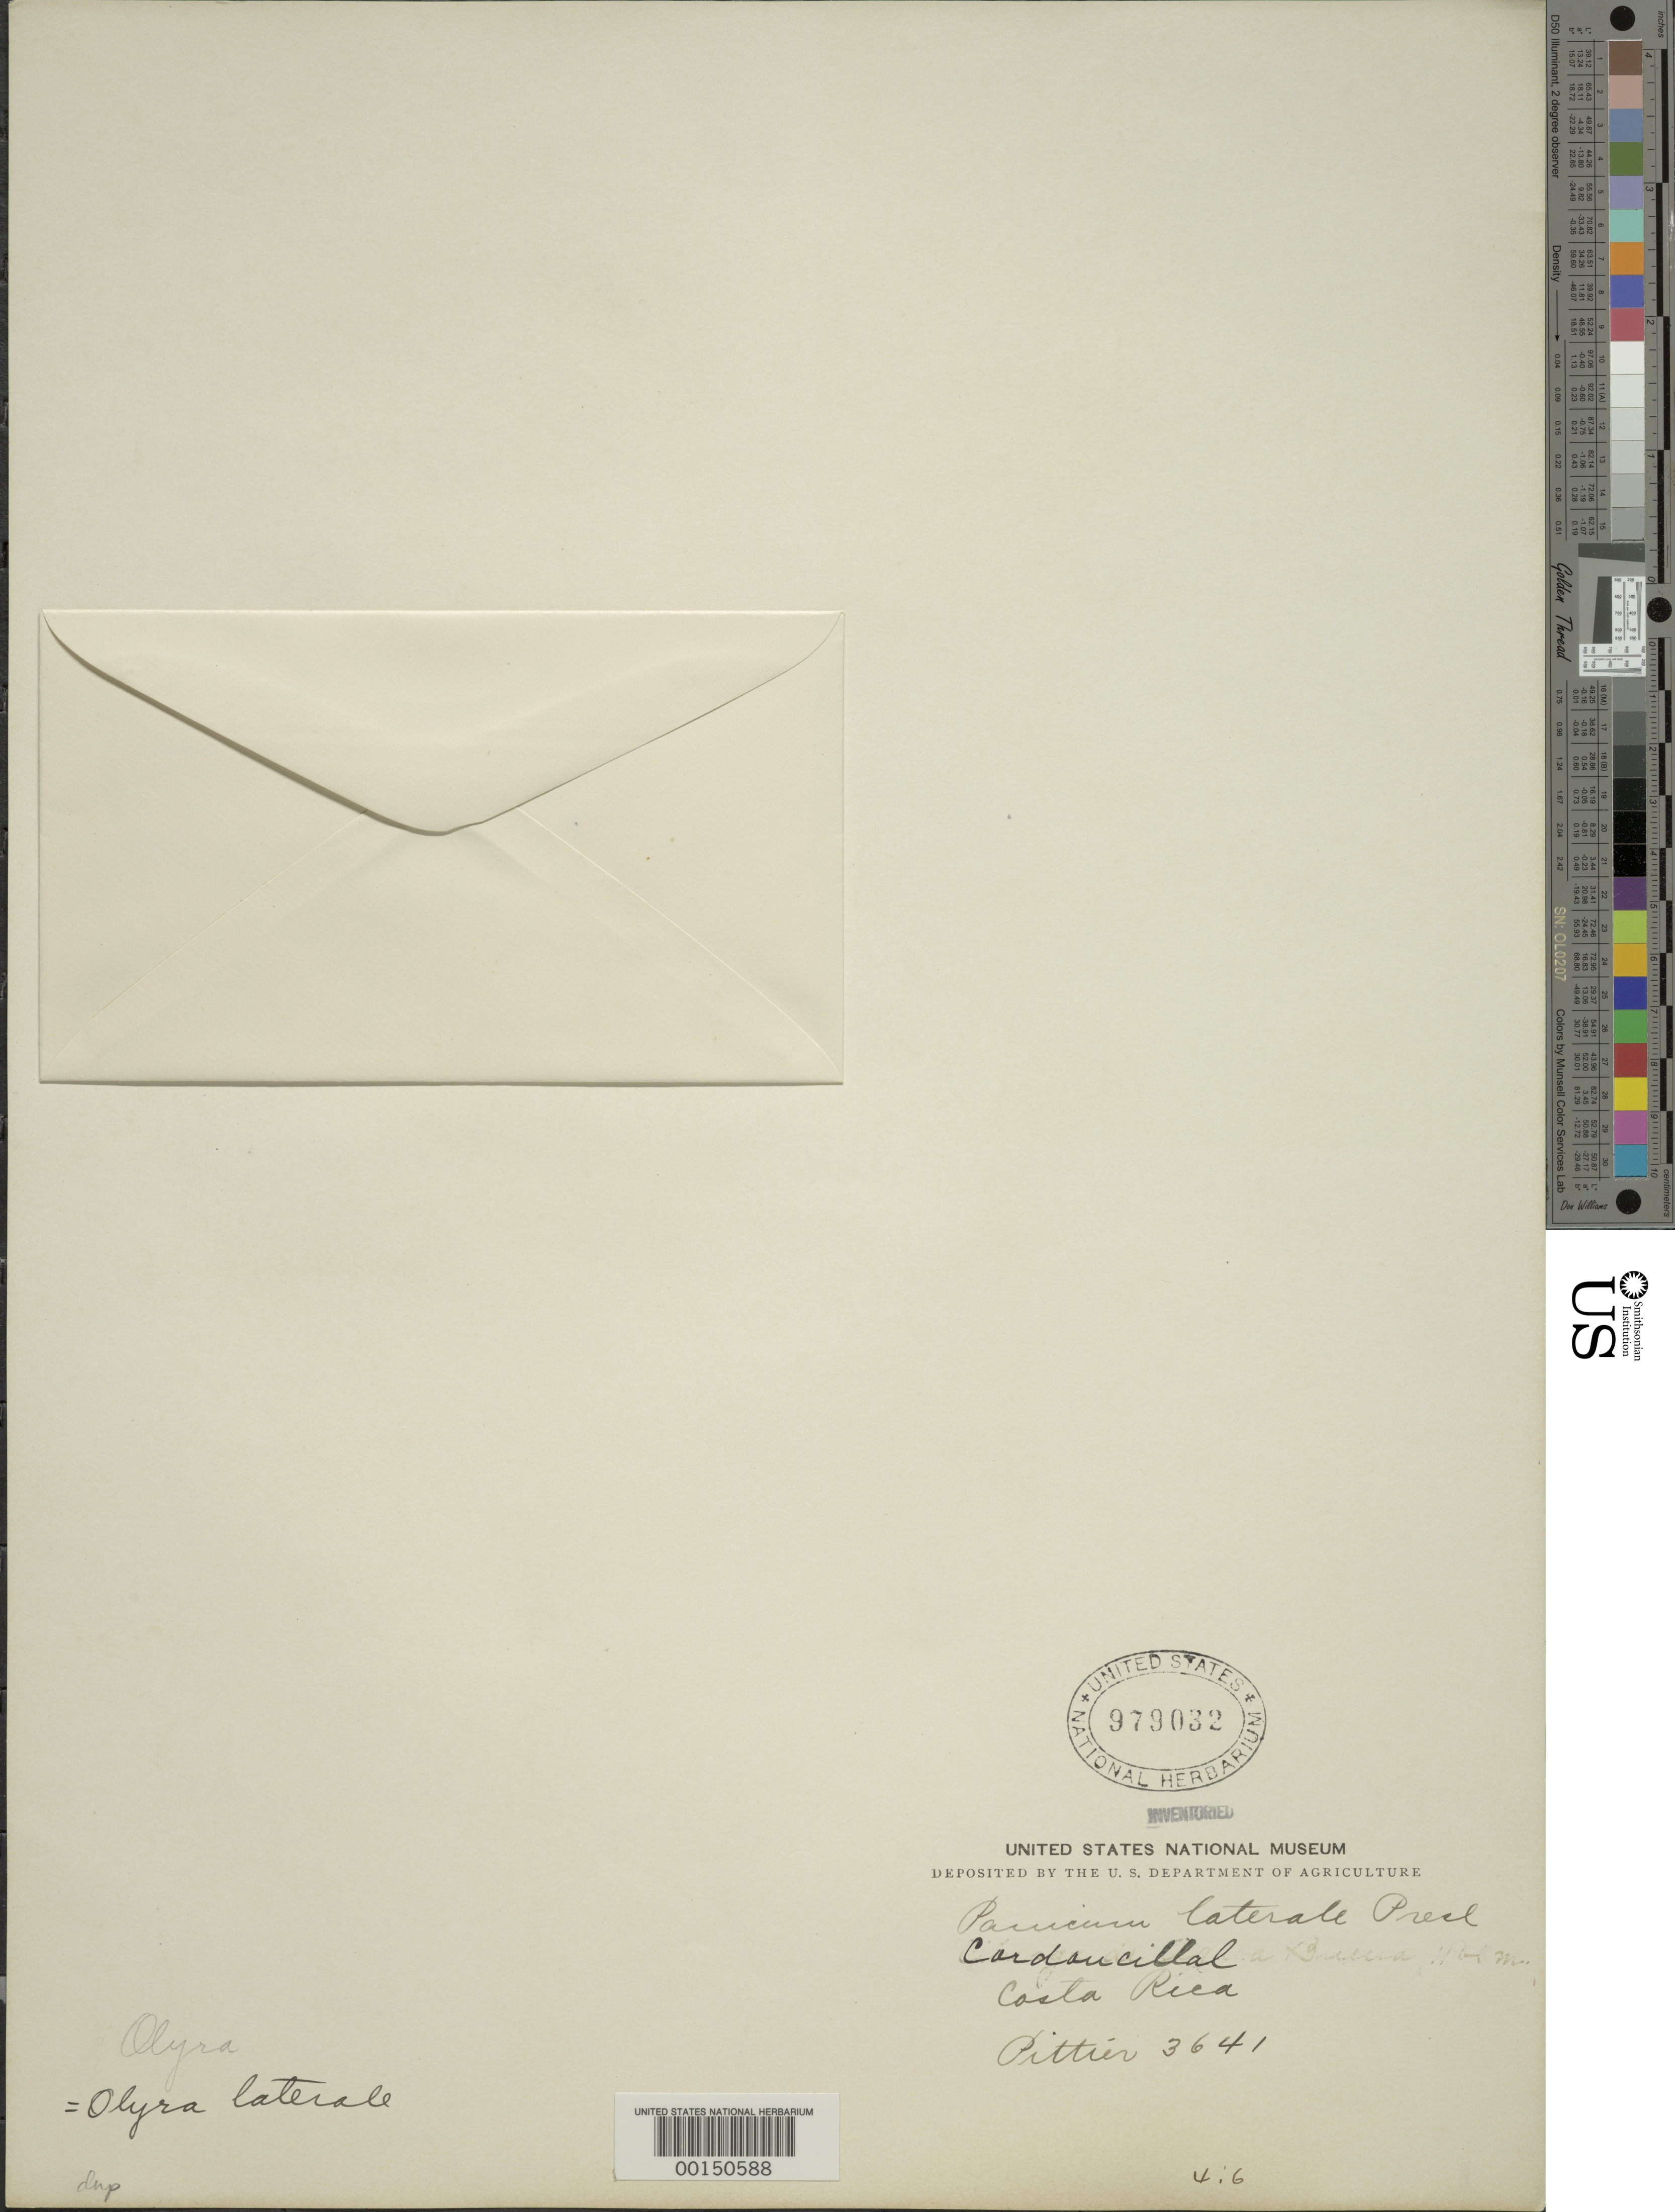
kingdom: Plantae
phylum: Tracheophyta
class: Liliopsida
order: Poales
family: Poaceae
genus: Parodiolyra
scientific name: Parodiolyra lateralis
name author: (J. Presl ex Nees) Soderstr. & Zuloaga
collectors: Pittier, --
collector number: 3641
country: Costa Rica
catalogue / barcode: US 979032